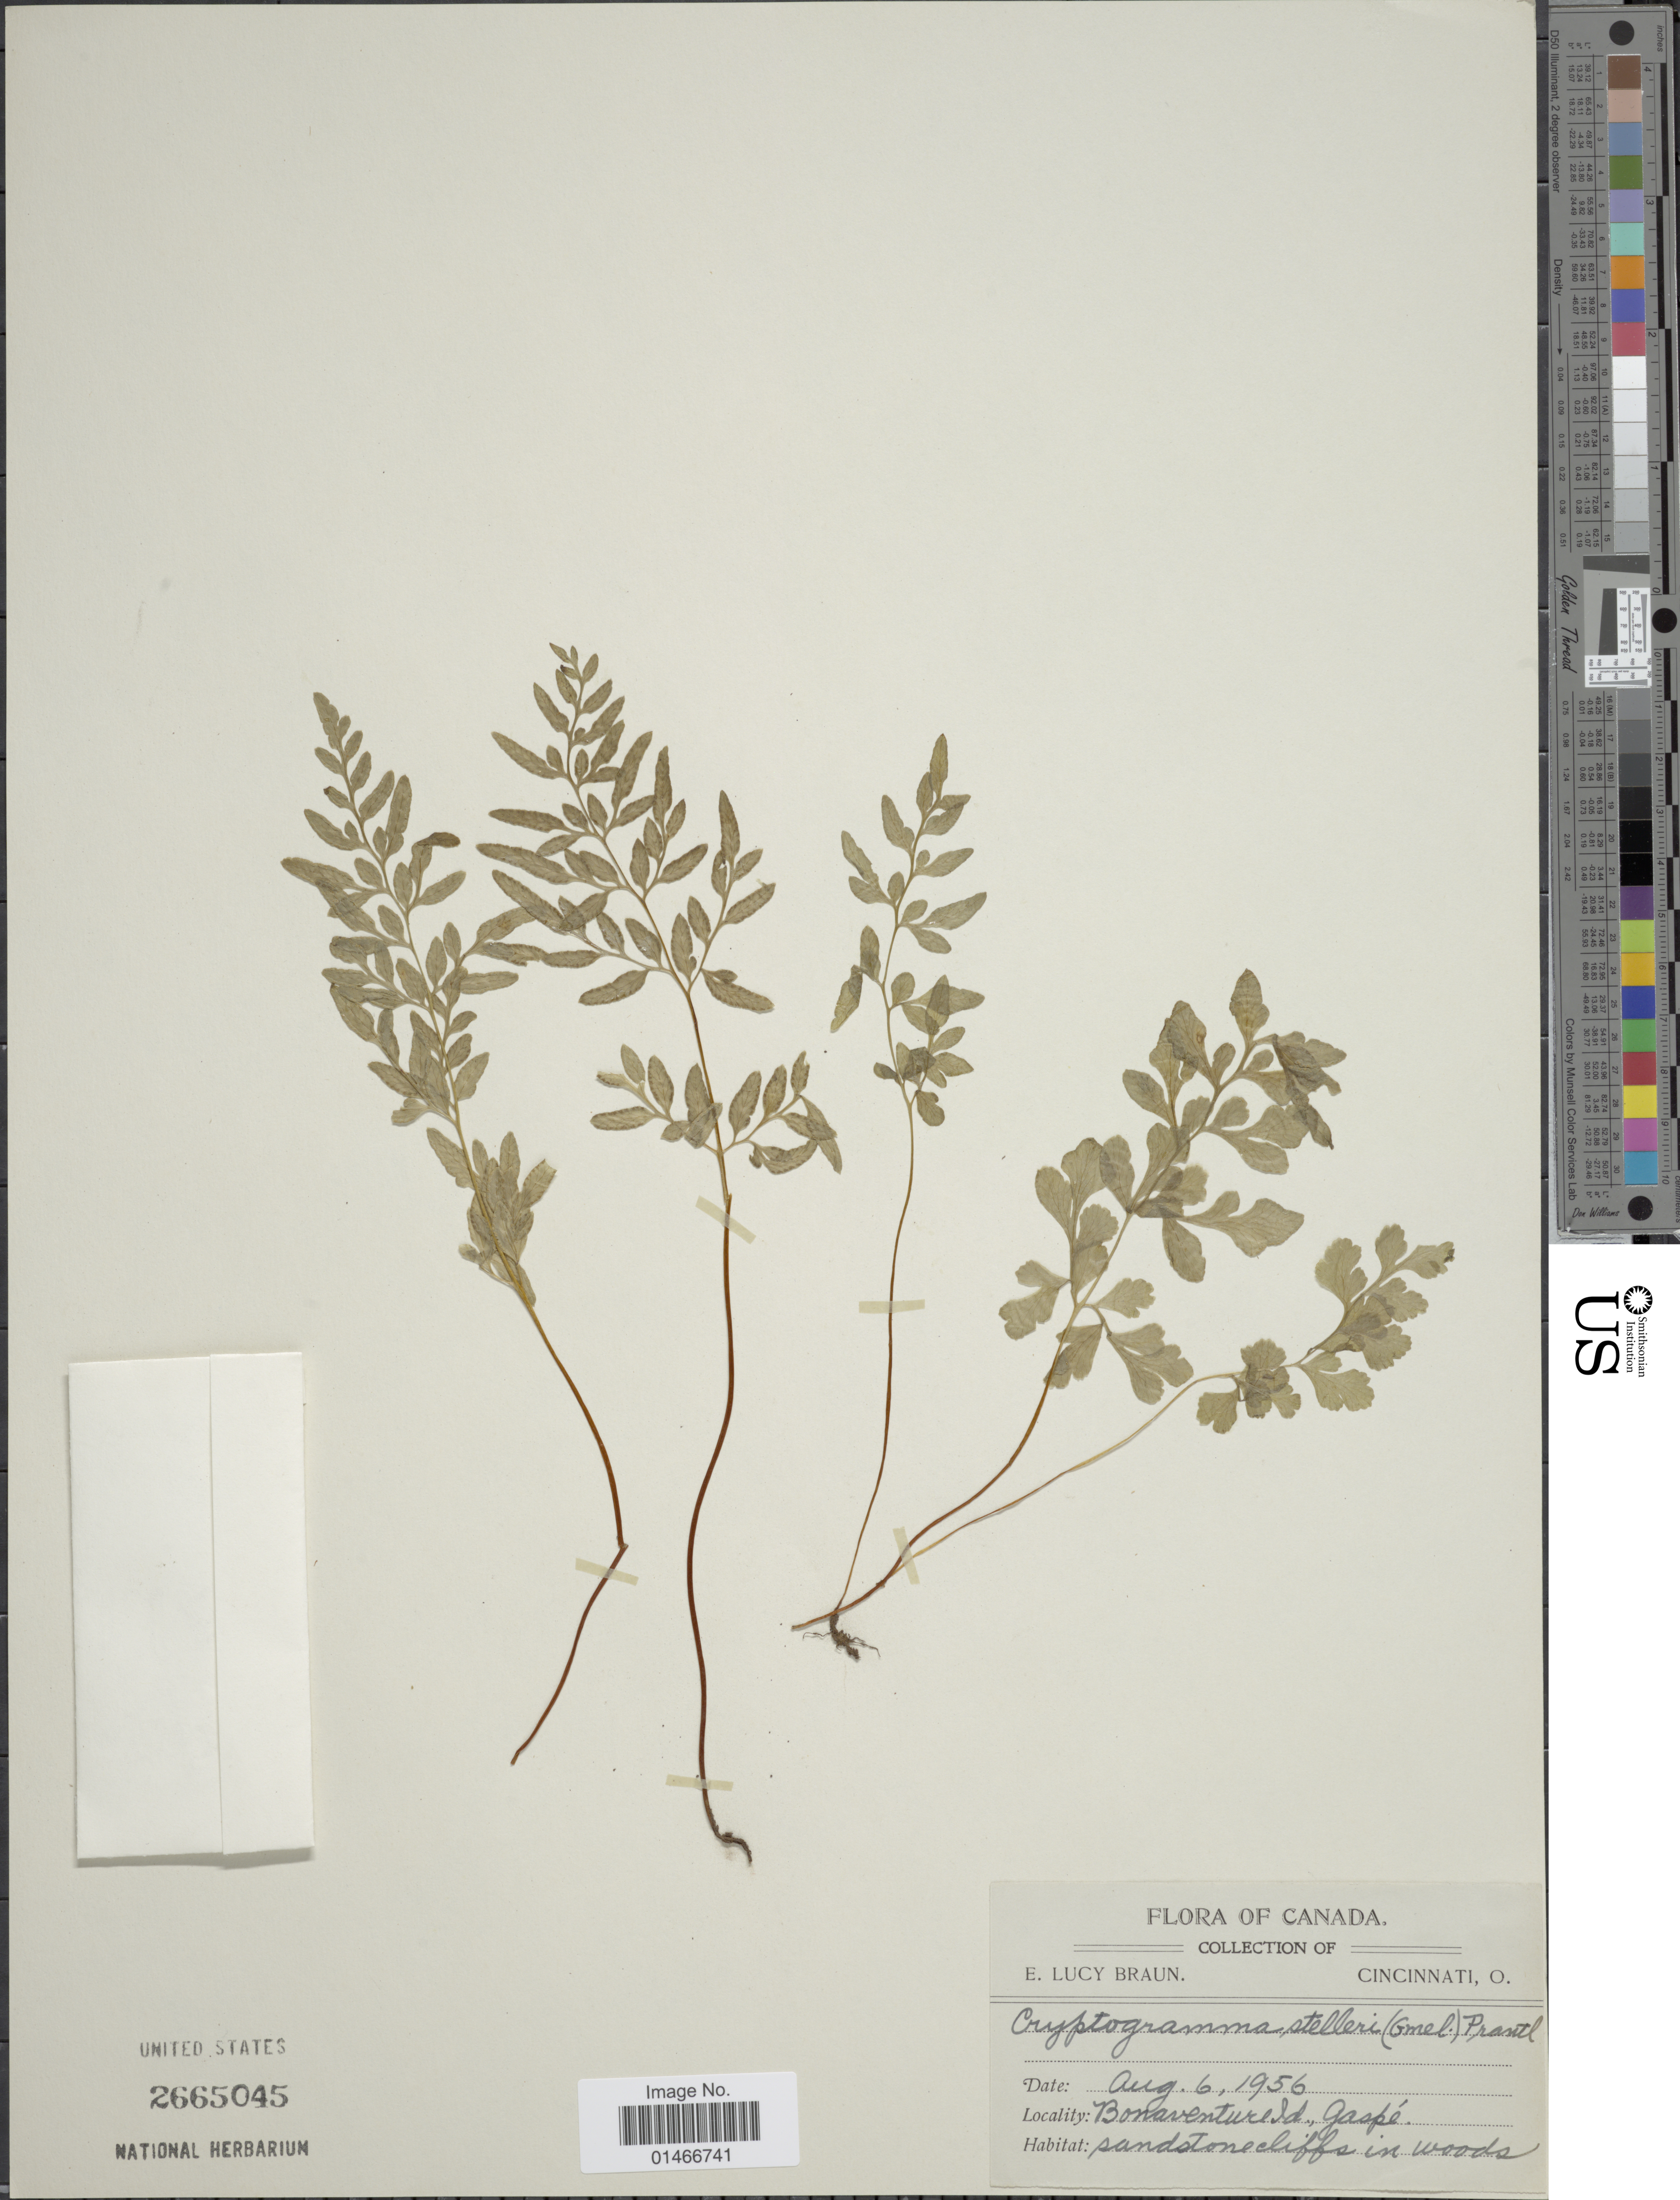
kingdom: Plantae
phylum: Tracheophyta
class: Polypodiopsida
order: Polypodiales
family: Pteridaceae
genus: Cryptogramma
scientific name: Cryptogramma stelleri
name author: (S.G. Gmel.) Prantl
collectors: E. L. Braun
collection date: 1956-08-06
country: Canada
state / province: Quebec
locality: Bonaventure Id., Gaspe.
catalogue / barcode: US 2665045